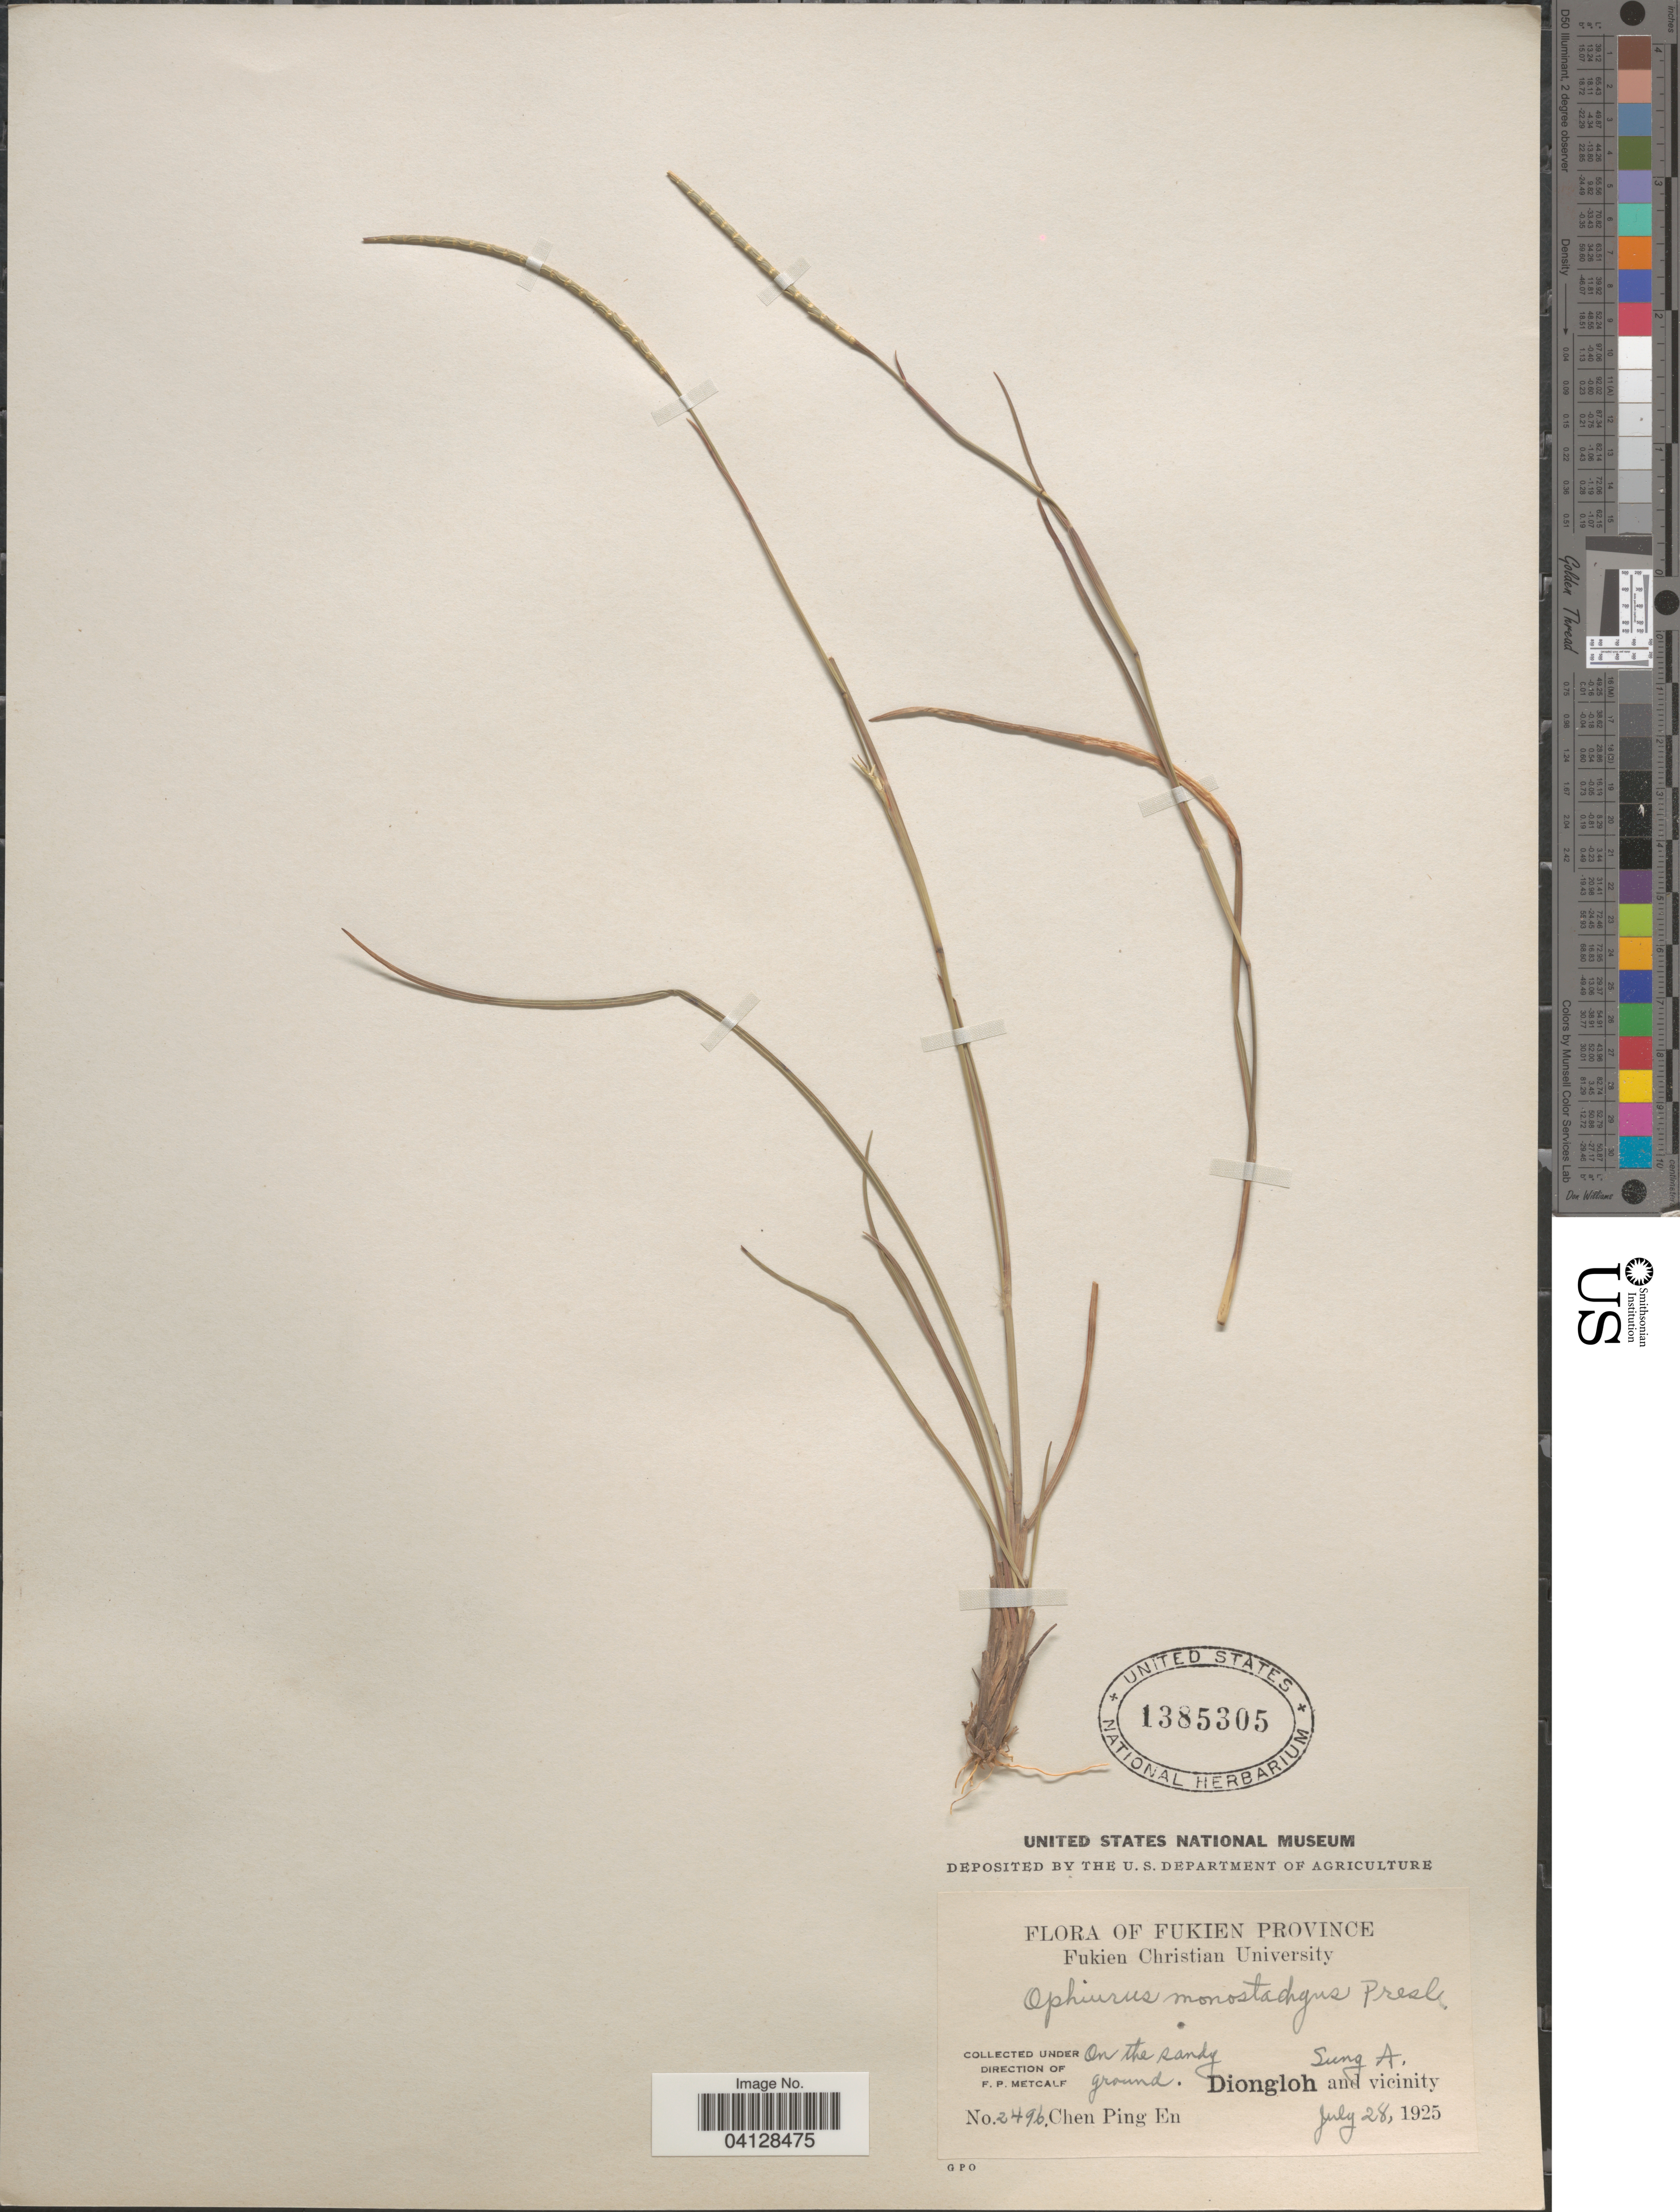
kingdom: Plantae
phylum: Tracheophyta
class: Liliopsida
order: Poales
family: Poaceae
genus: Ophiuros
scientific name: Ophiuros monostachyus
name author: J. Presl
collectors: C. Ping En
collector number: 2496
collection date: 1925-07-28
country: China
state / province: Fujian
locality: Fukien Province. Sung A. Diongloh and vicinity.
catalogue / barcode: US 1385305